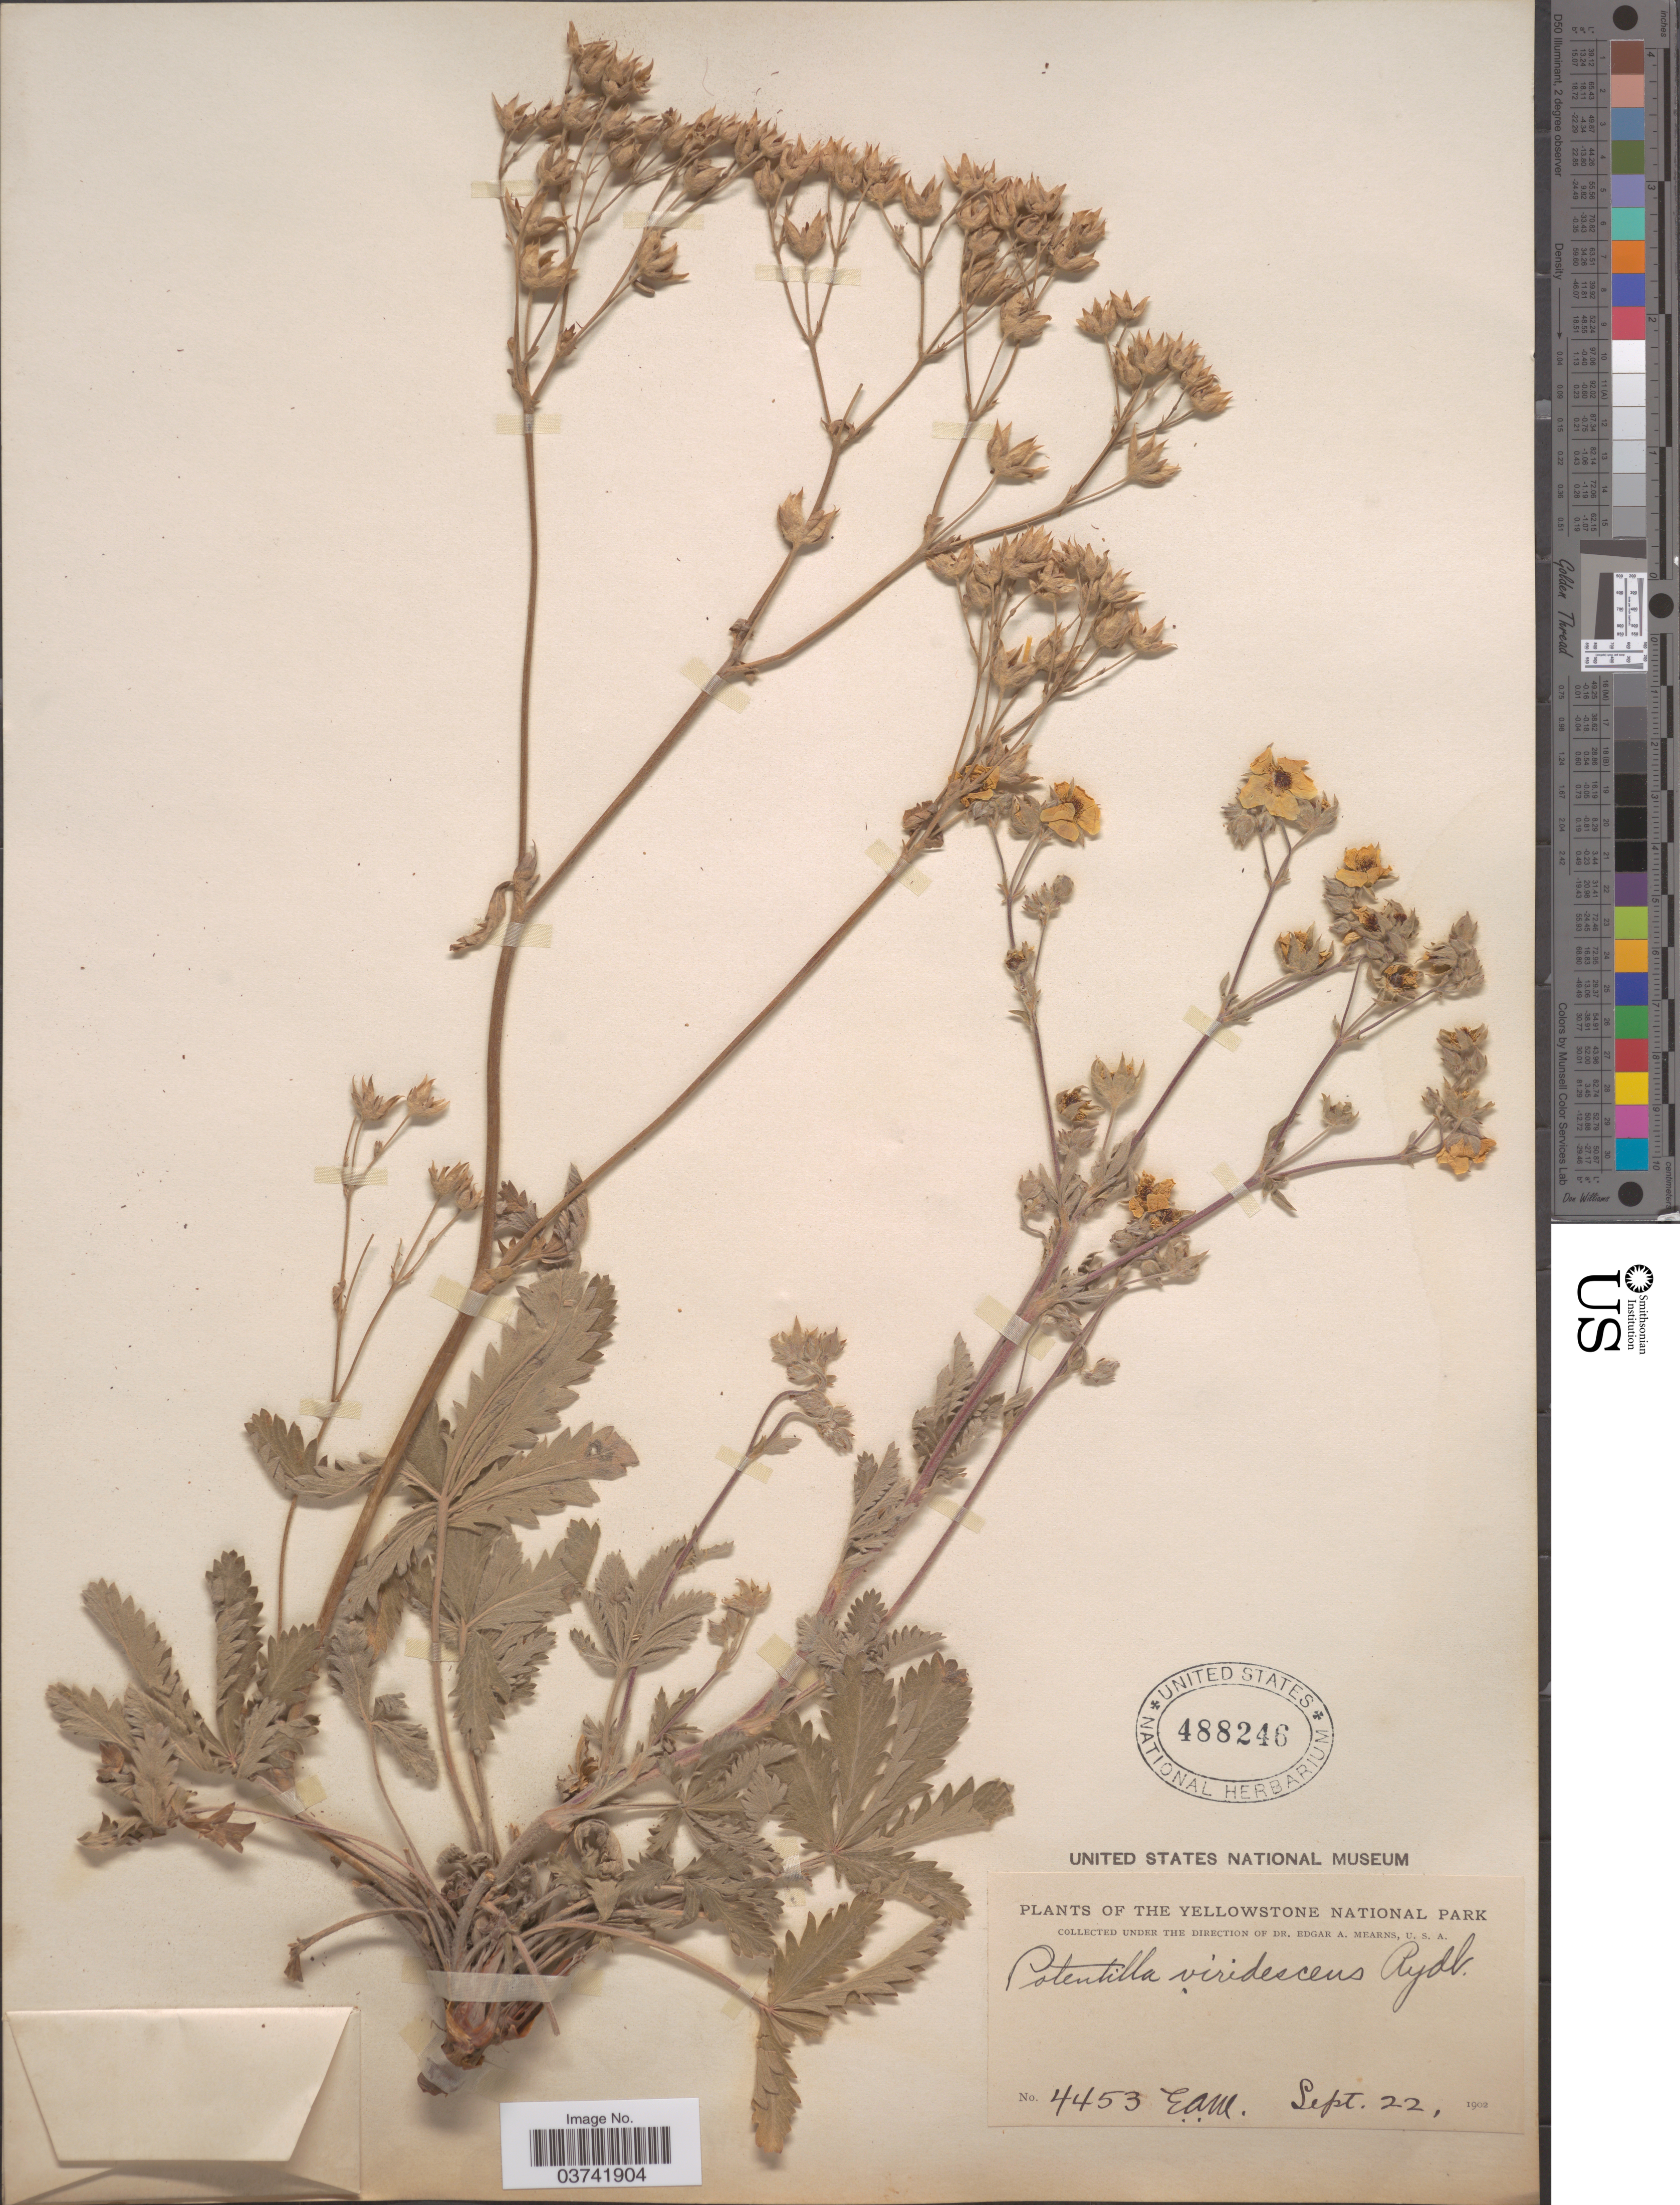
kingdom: Plantae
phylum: Tracheophyta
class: Magnoliopsida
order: Rosales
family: Rosaceae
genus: Potentilla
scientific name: Potentilla viridescens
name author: Rydb.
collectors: E. A. Mearns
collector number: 4453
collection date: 1902-09-22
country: United States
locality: Yellowstone National Park.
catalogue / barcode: US 488246